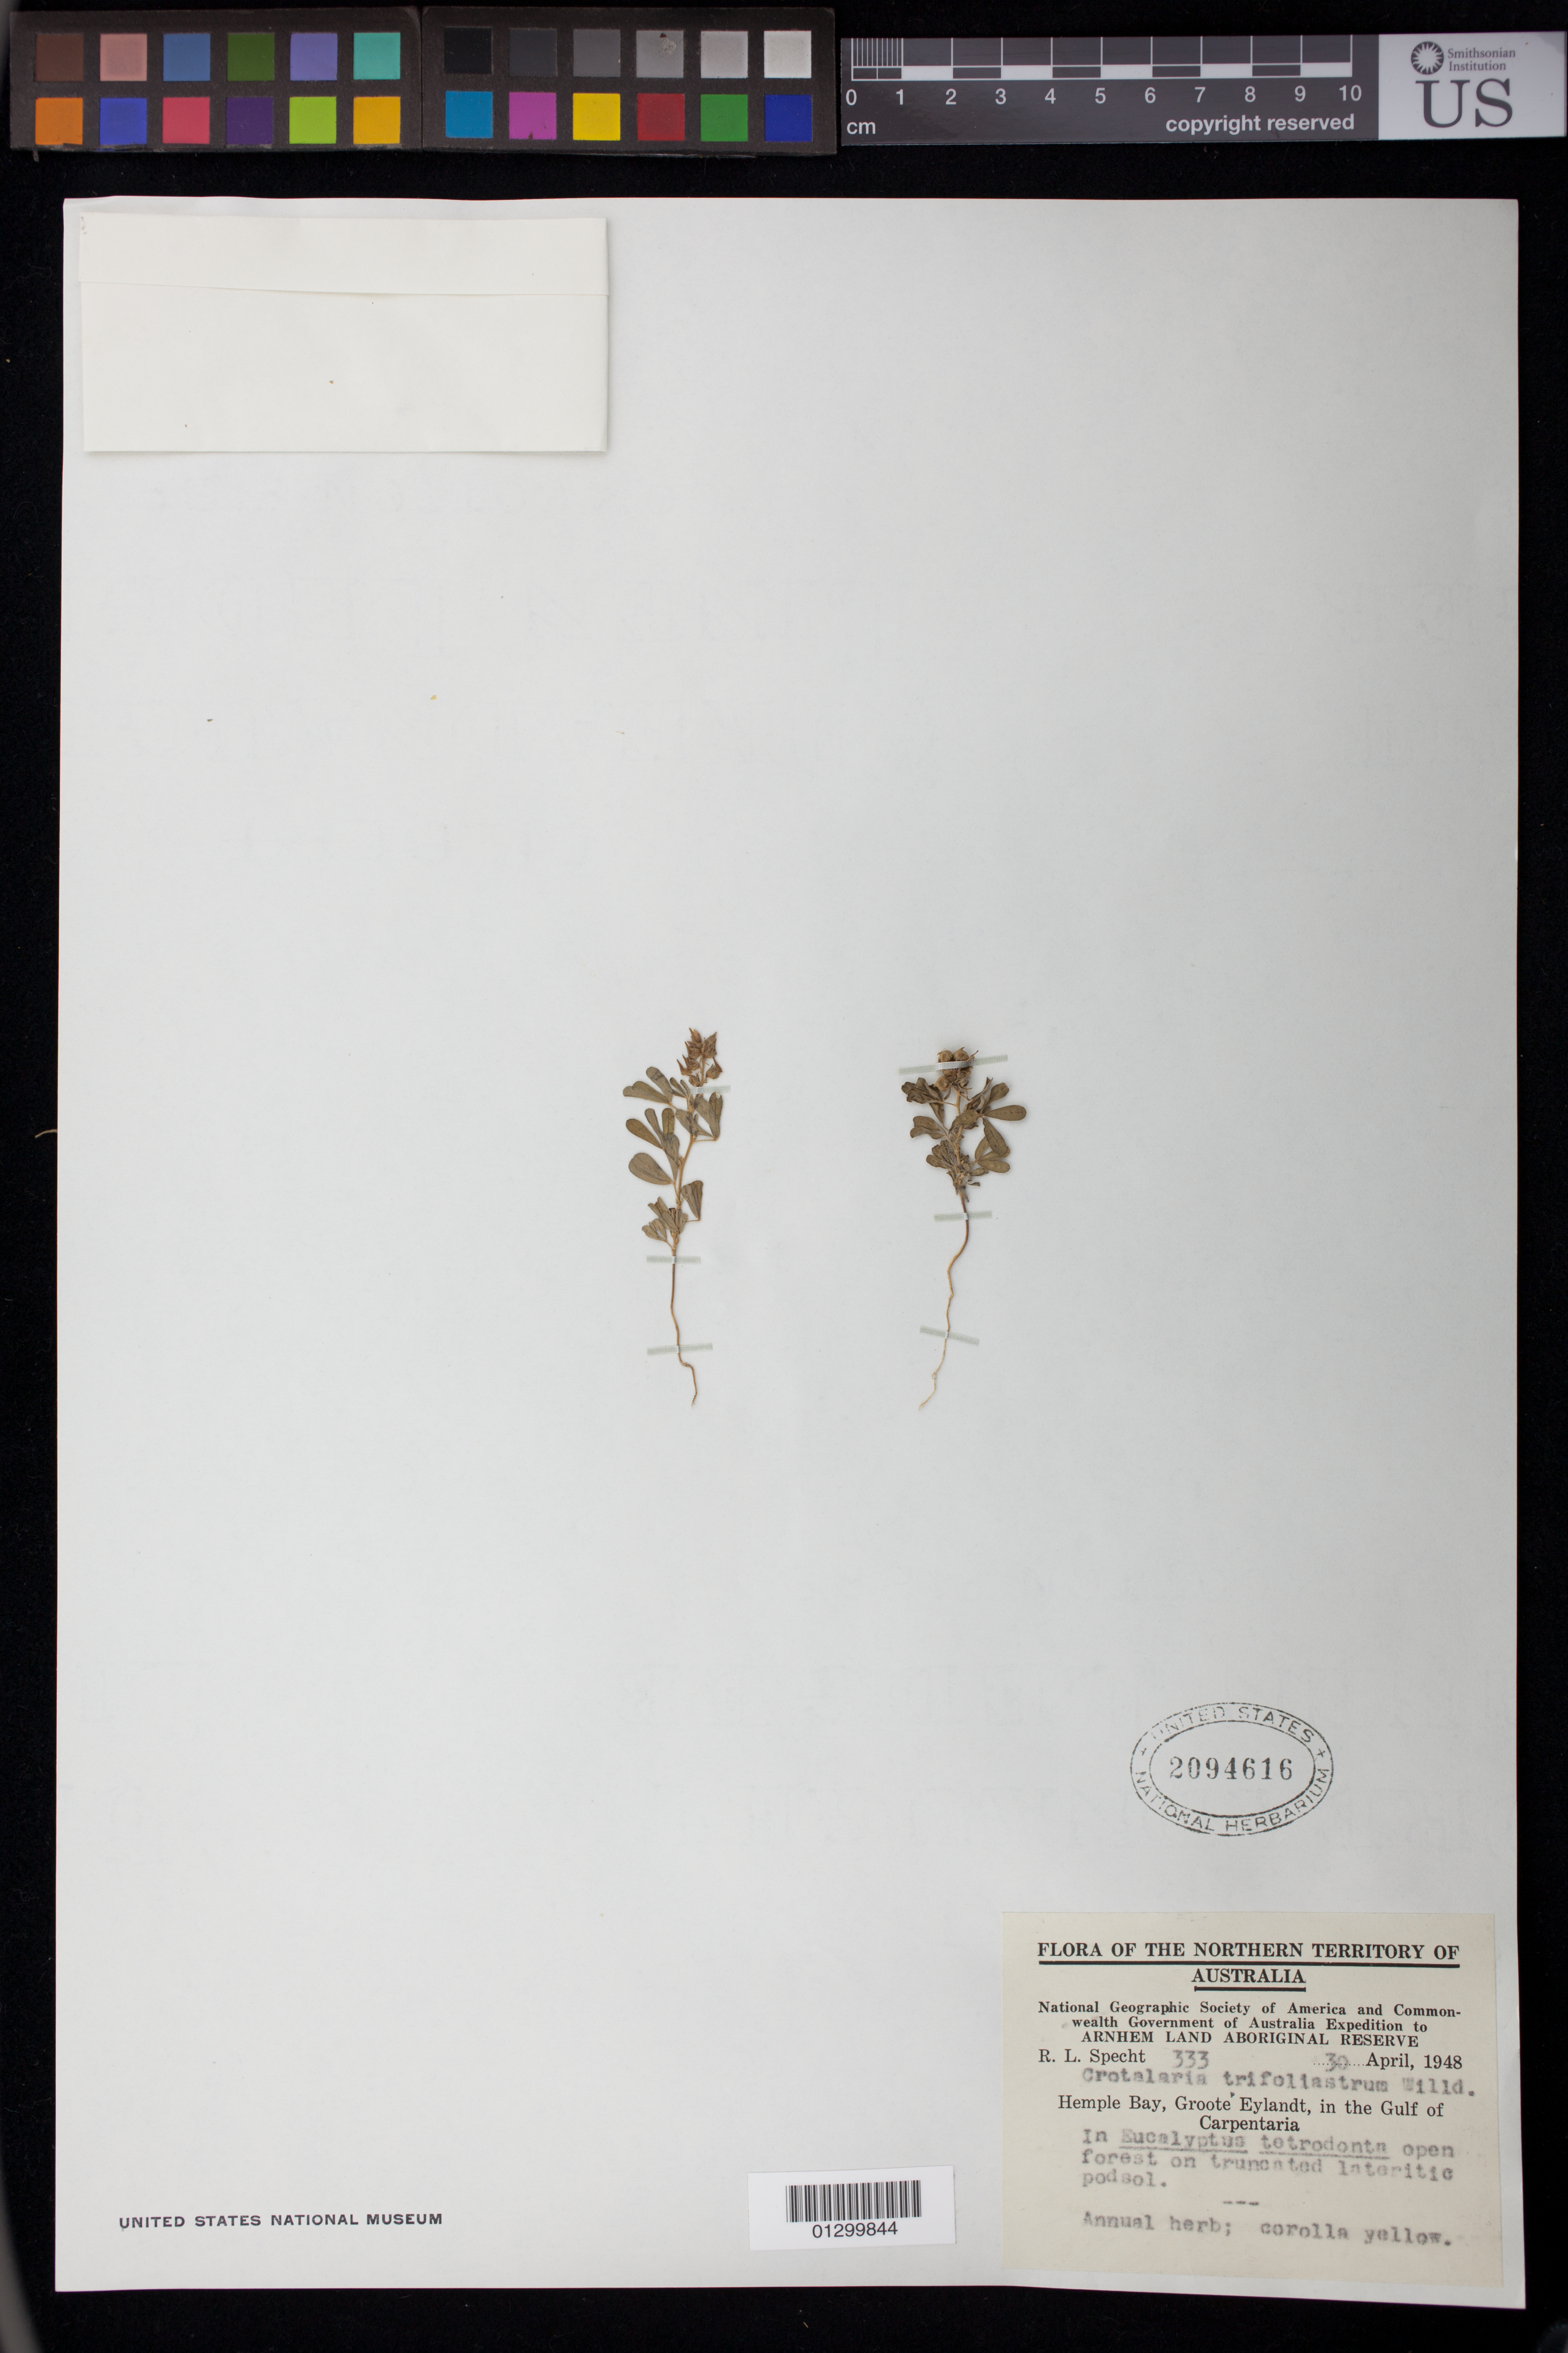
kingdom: Plantae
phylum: Tracheophyta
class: Magnoliopsida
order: Fabales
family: Fabaceae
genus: Crotalaria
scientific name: Crotalaria trifoliastrum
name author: Willd.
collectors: R. L. Specht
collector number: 333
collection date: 1948-04-30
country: Australia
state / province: Northern Territory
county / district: East Arnhem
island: Groote Eylandt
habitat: In Eucalyptus tetrodonta open forest on truncated lateritic podsol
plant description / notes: Annual herb; corolla yellow.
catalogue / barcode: US 2094616